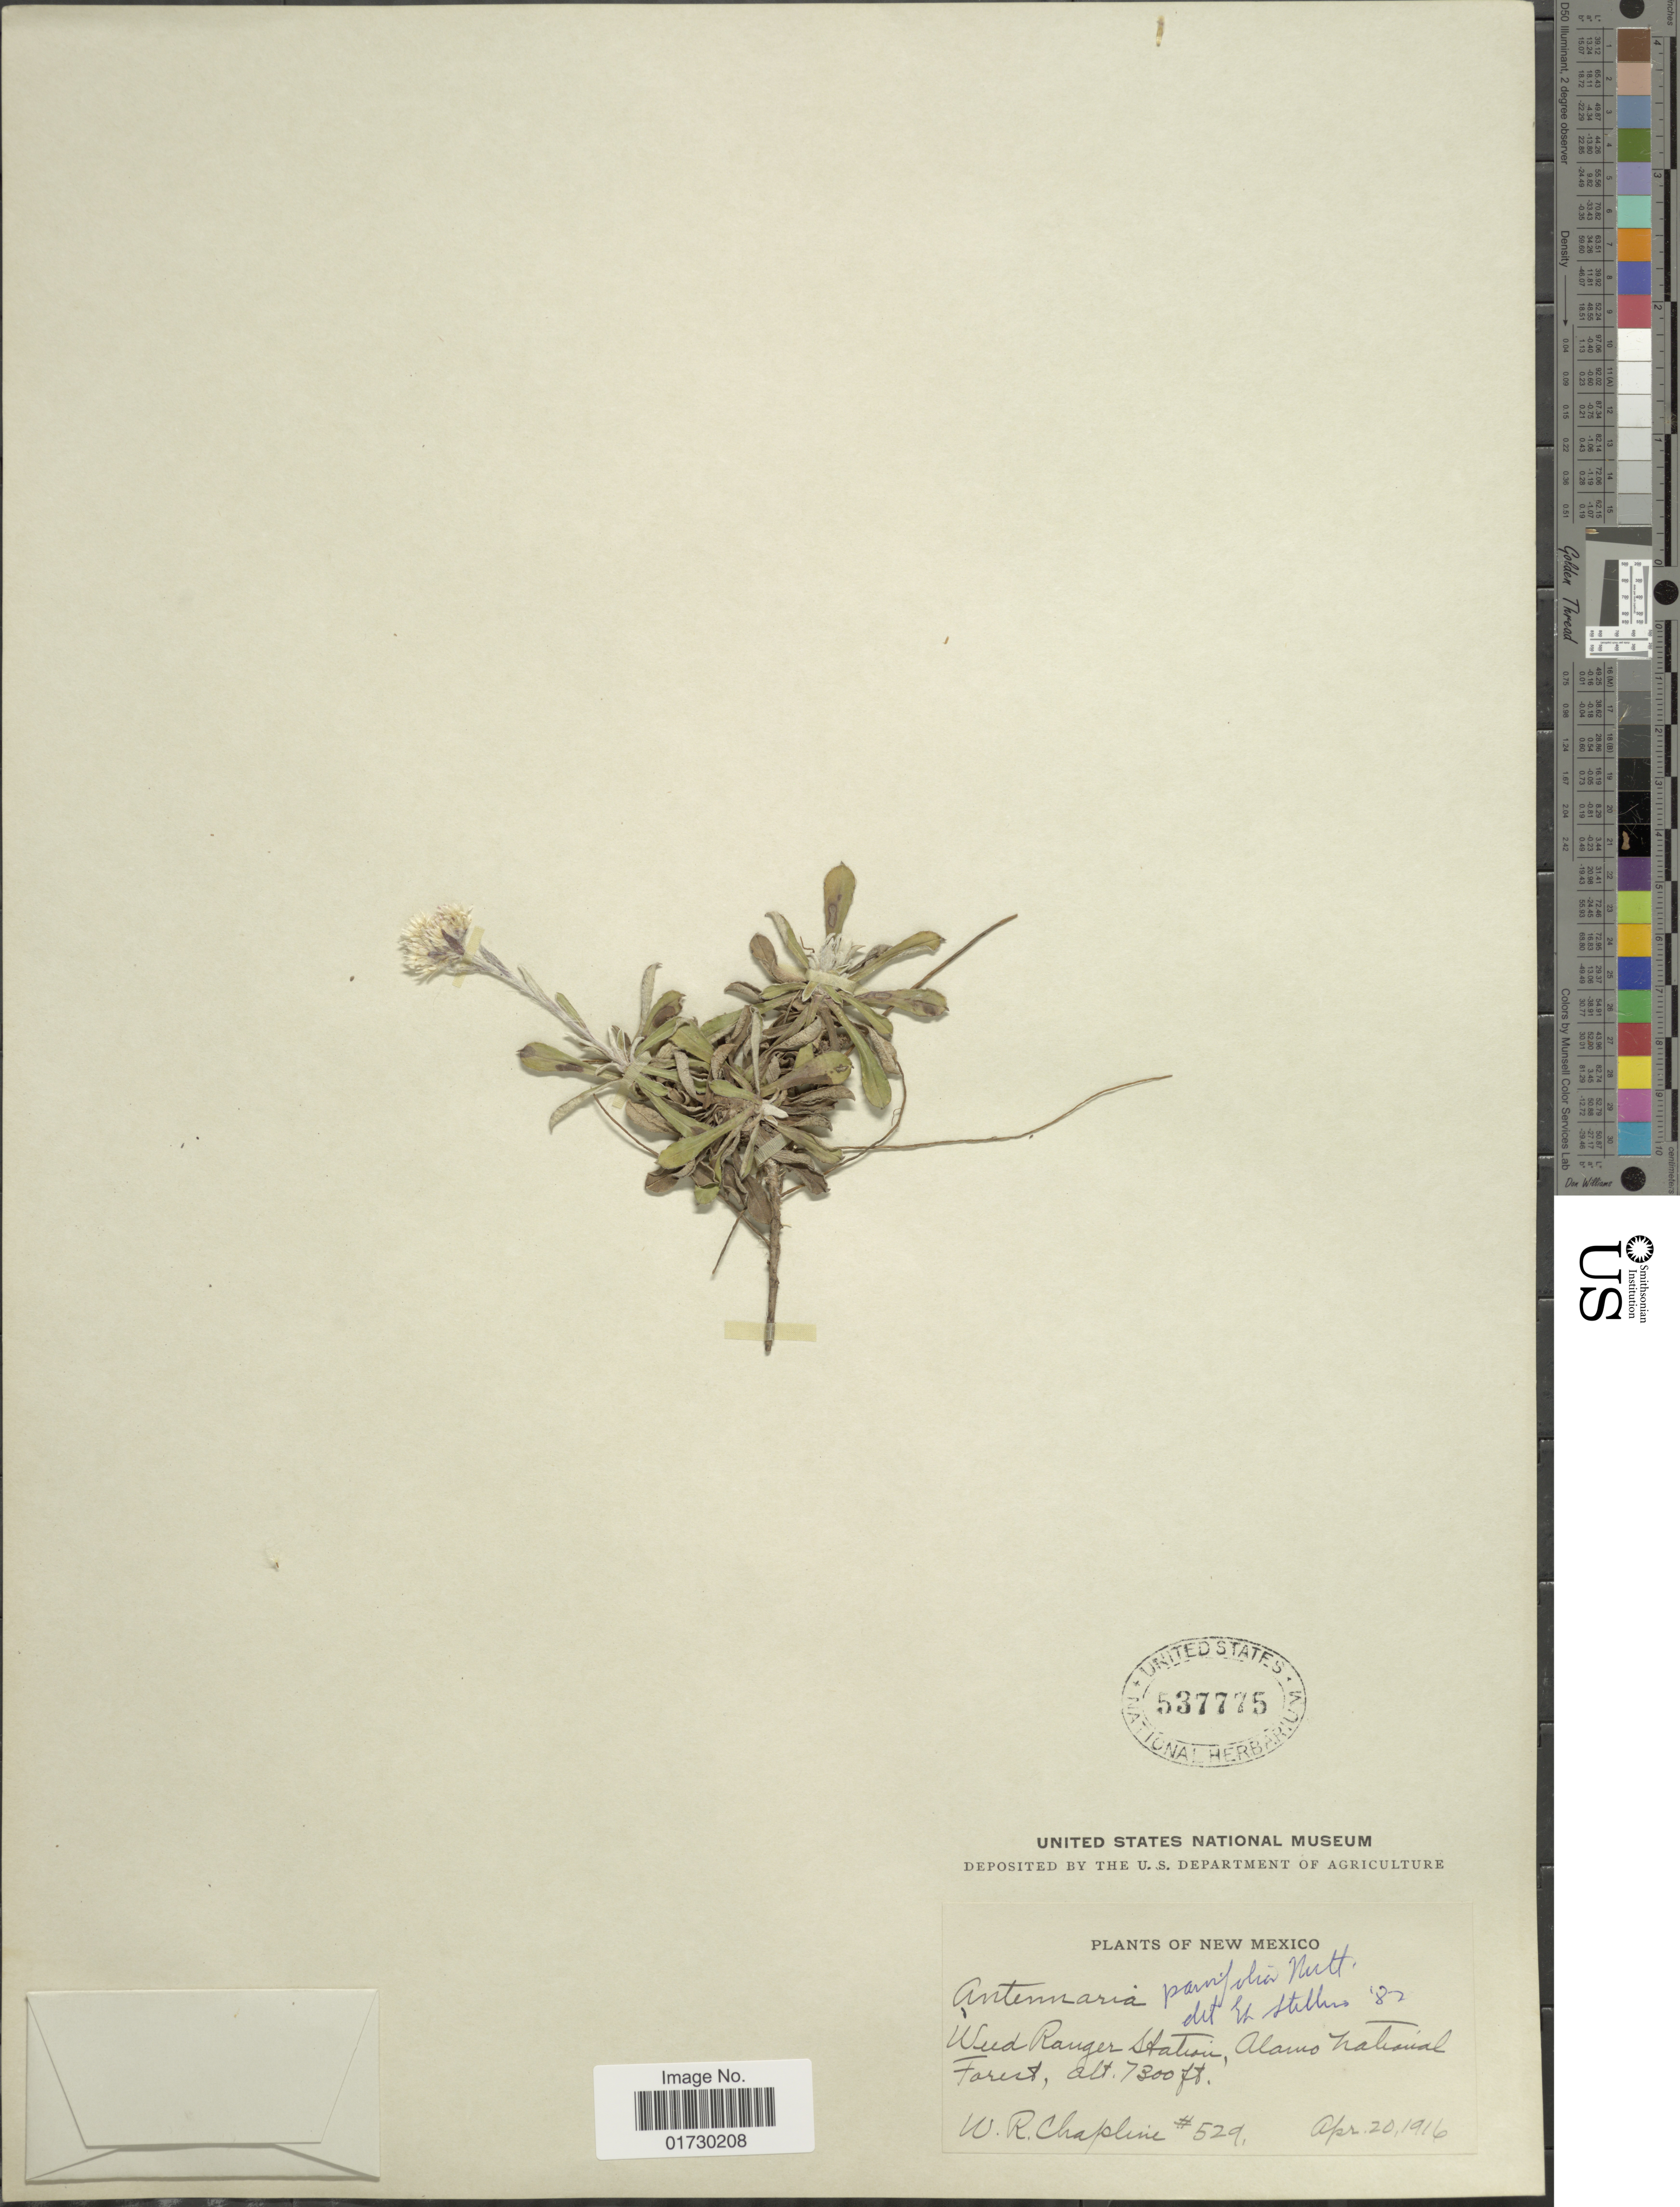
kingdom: Plantae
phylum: Tracheophyta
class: Magnoliopsida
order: Asterales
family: Asteraceae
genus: Antennaria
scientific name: Antennaria aprica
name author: Greene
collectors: W. Chapline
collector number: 529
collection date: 1916-04-20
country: United States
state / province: New Mexico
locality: Weed Ranger Station, Alaino National Forest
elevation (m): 2225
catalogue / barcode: US 537775